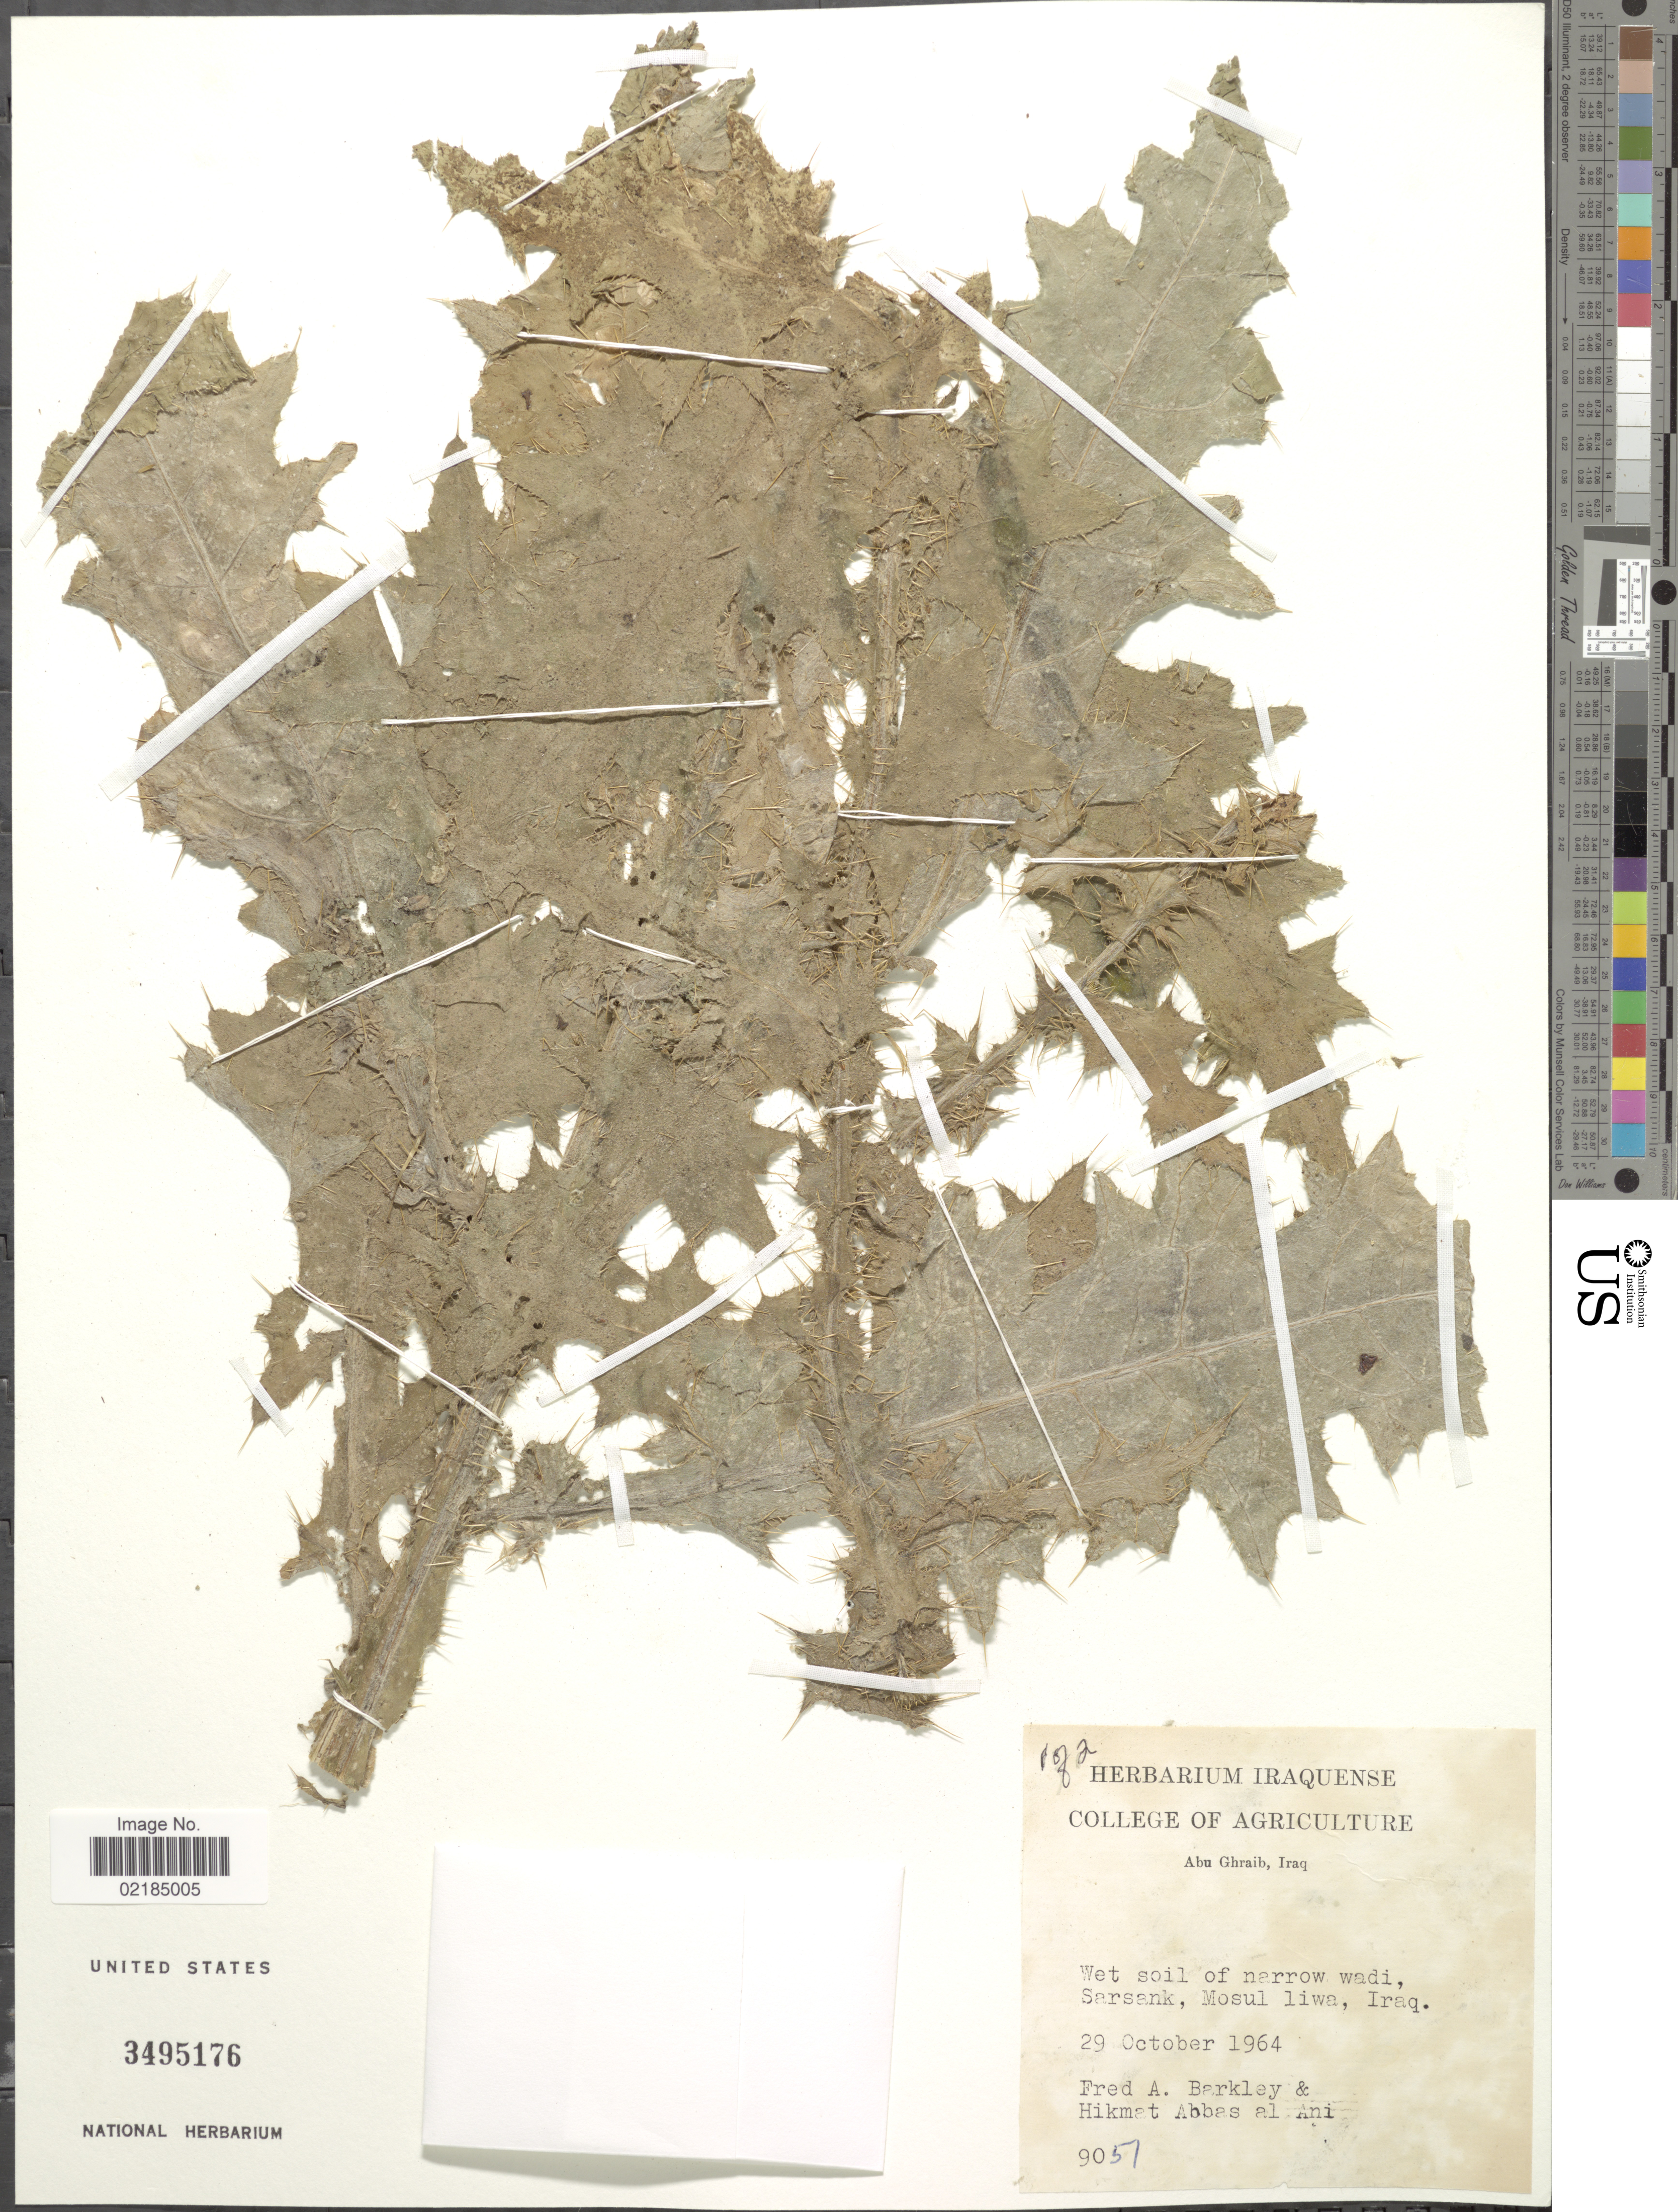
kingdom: Plantae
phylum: Tracheophyta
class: Magnoliopsida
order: Asterales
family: Asteraceae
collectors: F. A. Barkley & S. Haddad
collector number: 9051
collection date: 1964-10-29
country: Iraq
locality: Abu Ghraib, Iraq. Wet soil of narrow wadi, Sarsank, Mosul liwa, Iraq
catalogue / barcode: US 3495176